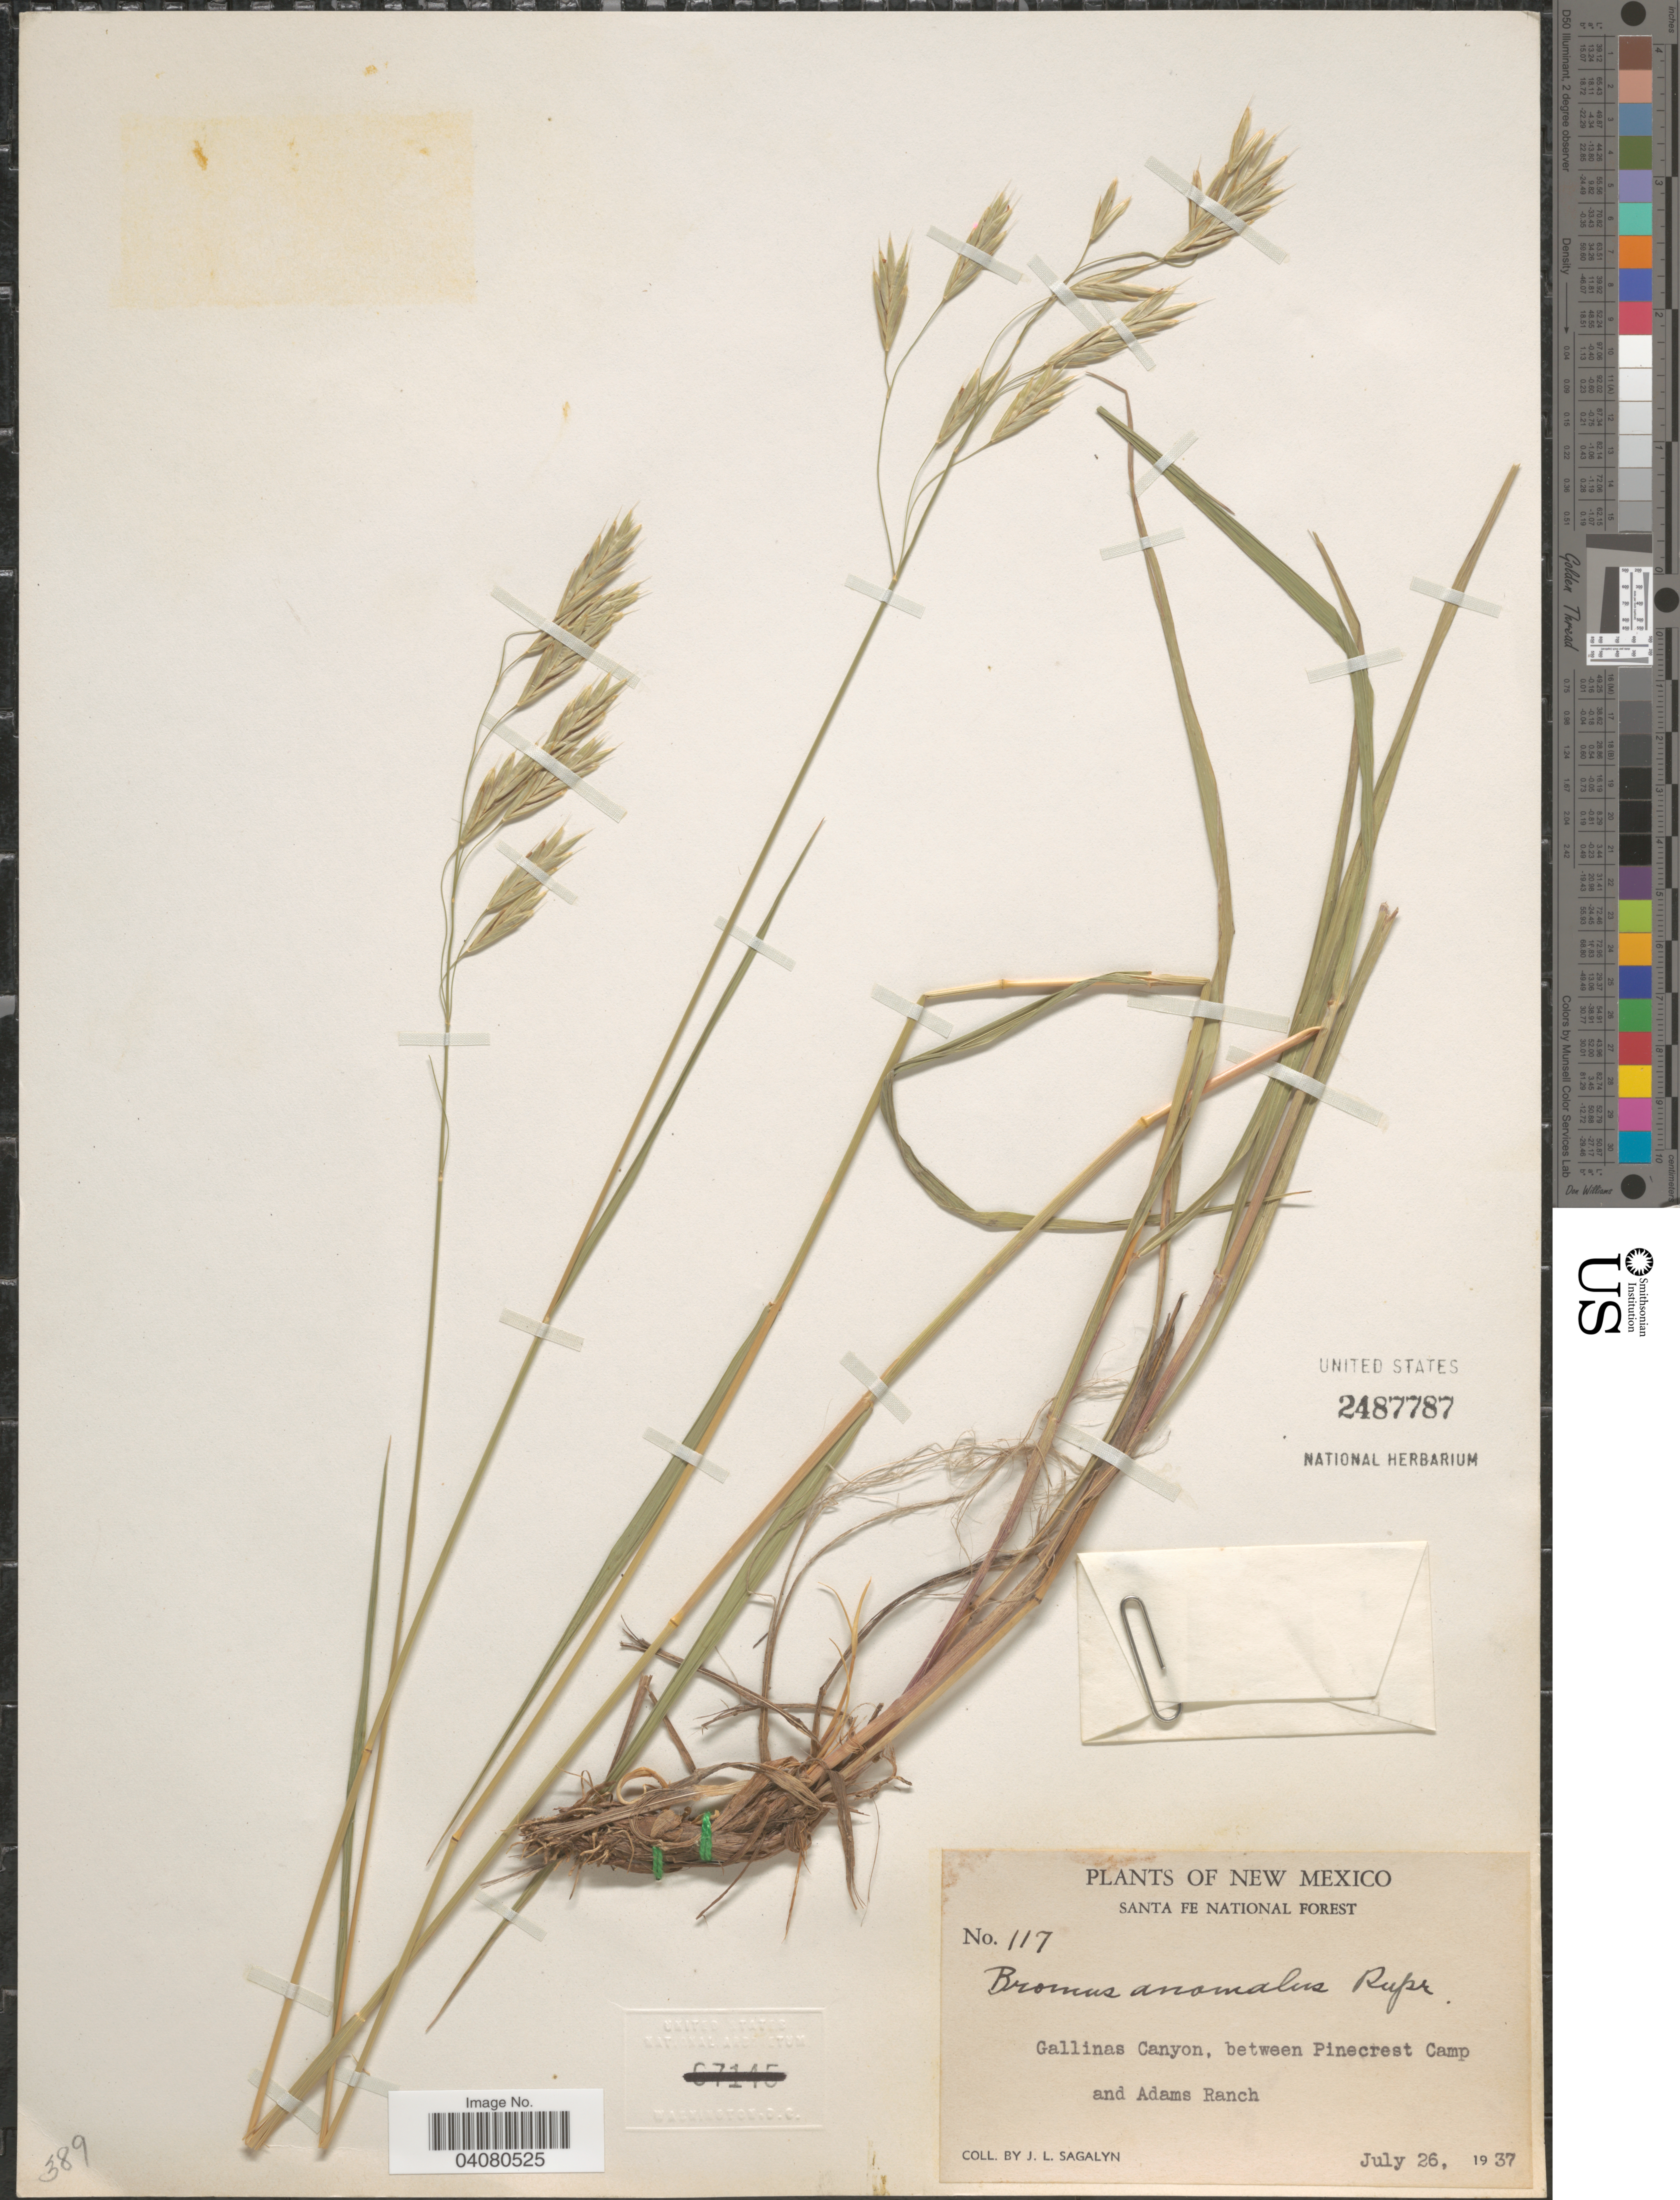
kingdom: Plantae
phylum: Tracheophyta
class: Liliopsida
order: Poales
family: Poaceae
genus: Bromus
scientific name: Bromus anomalus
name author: Rupr. ex E. Fourn.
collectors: J. Sagalyn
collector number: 117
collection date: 1937-07-26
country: United States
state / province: New Mexico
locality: Santa Fe National Forest. Gallinas Canyon, between Pinecrest Camp and Adams Ranch.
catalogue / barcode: US 2487787